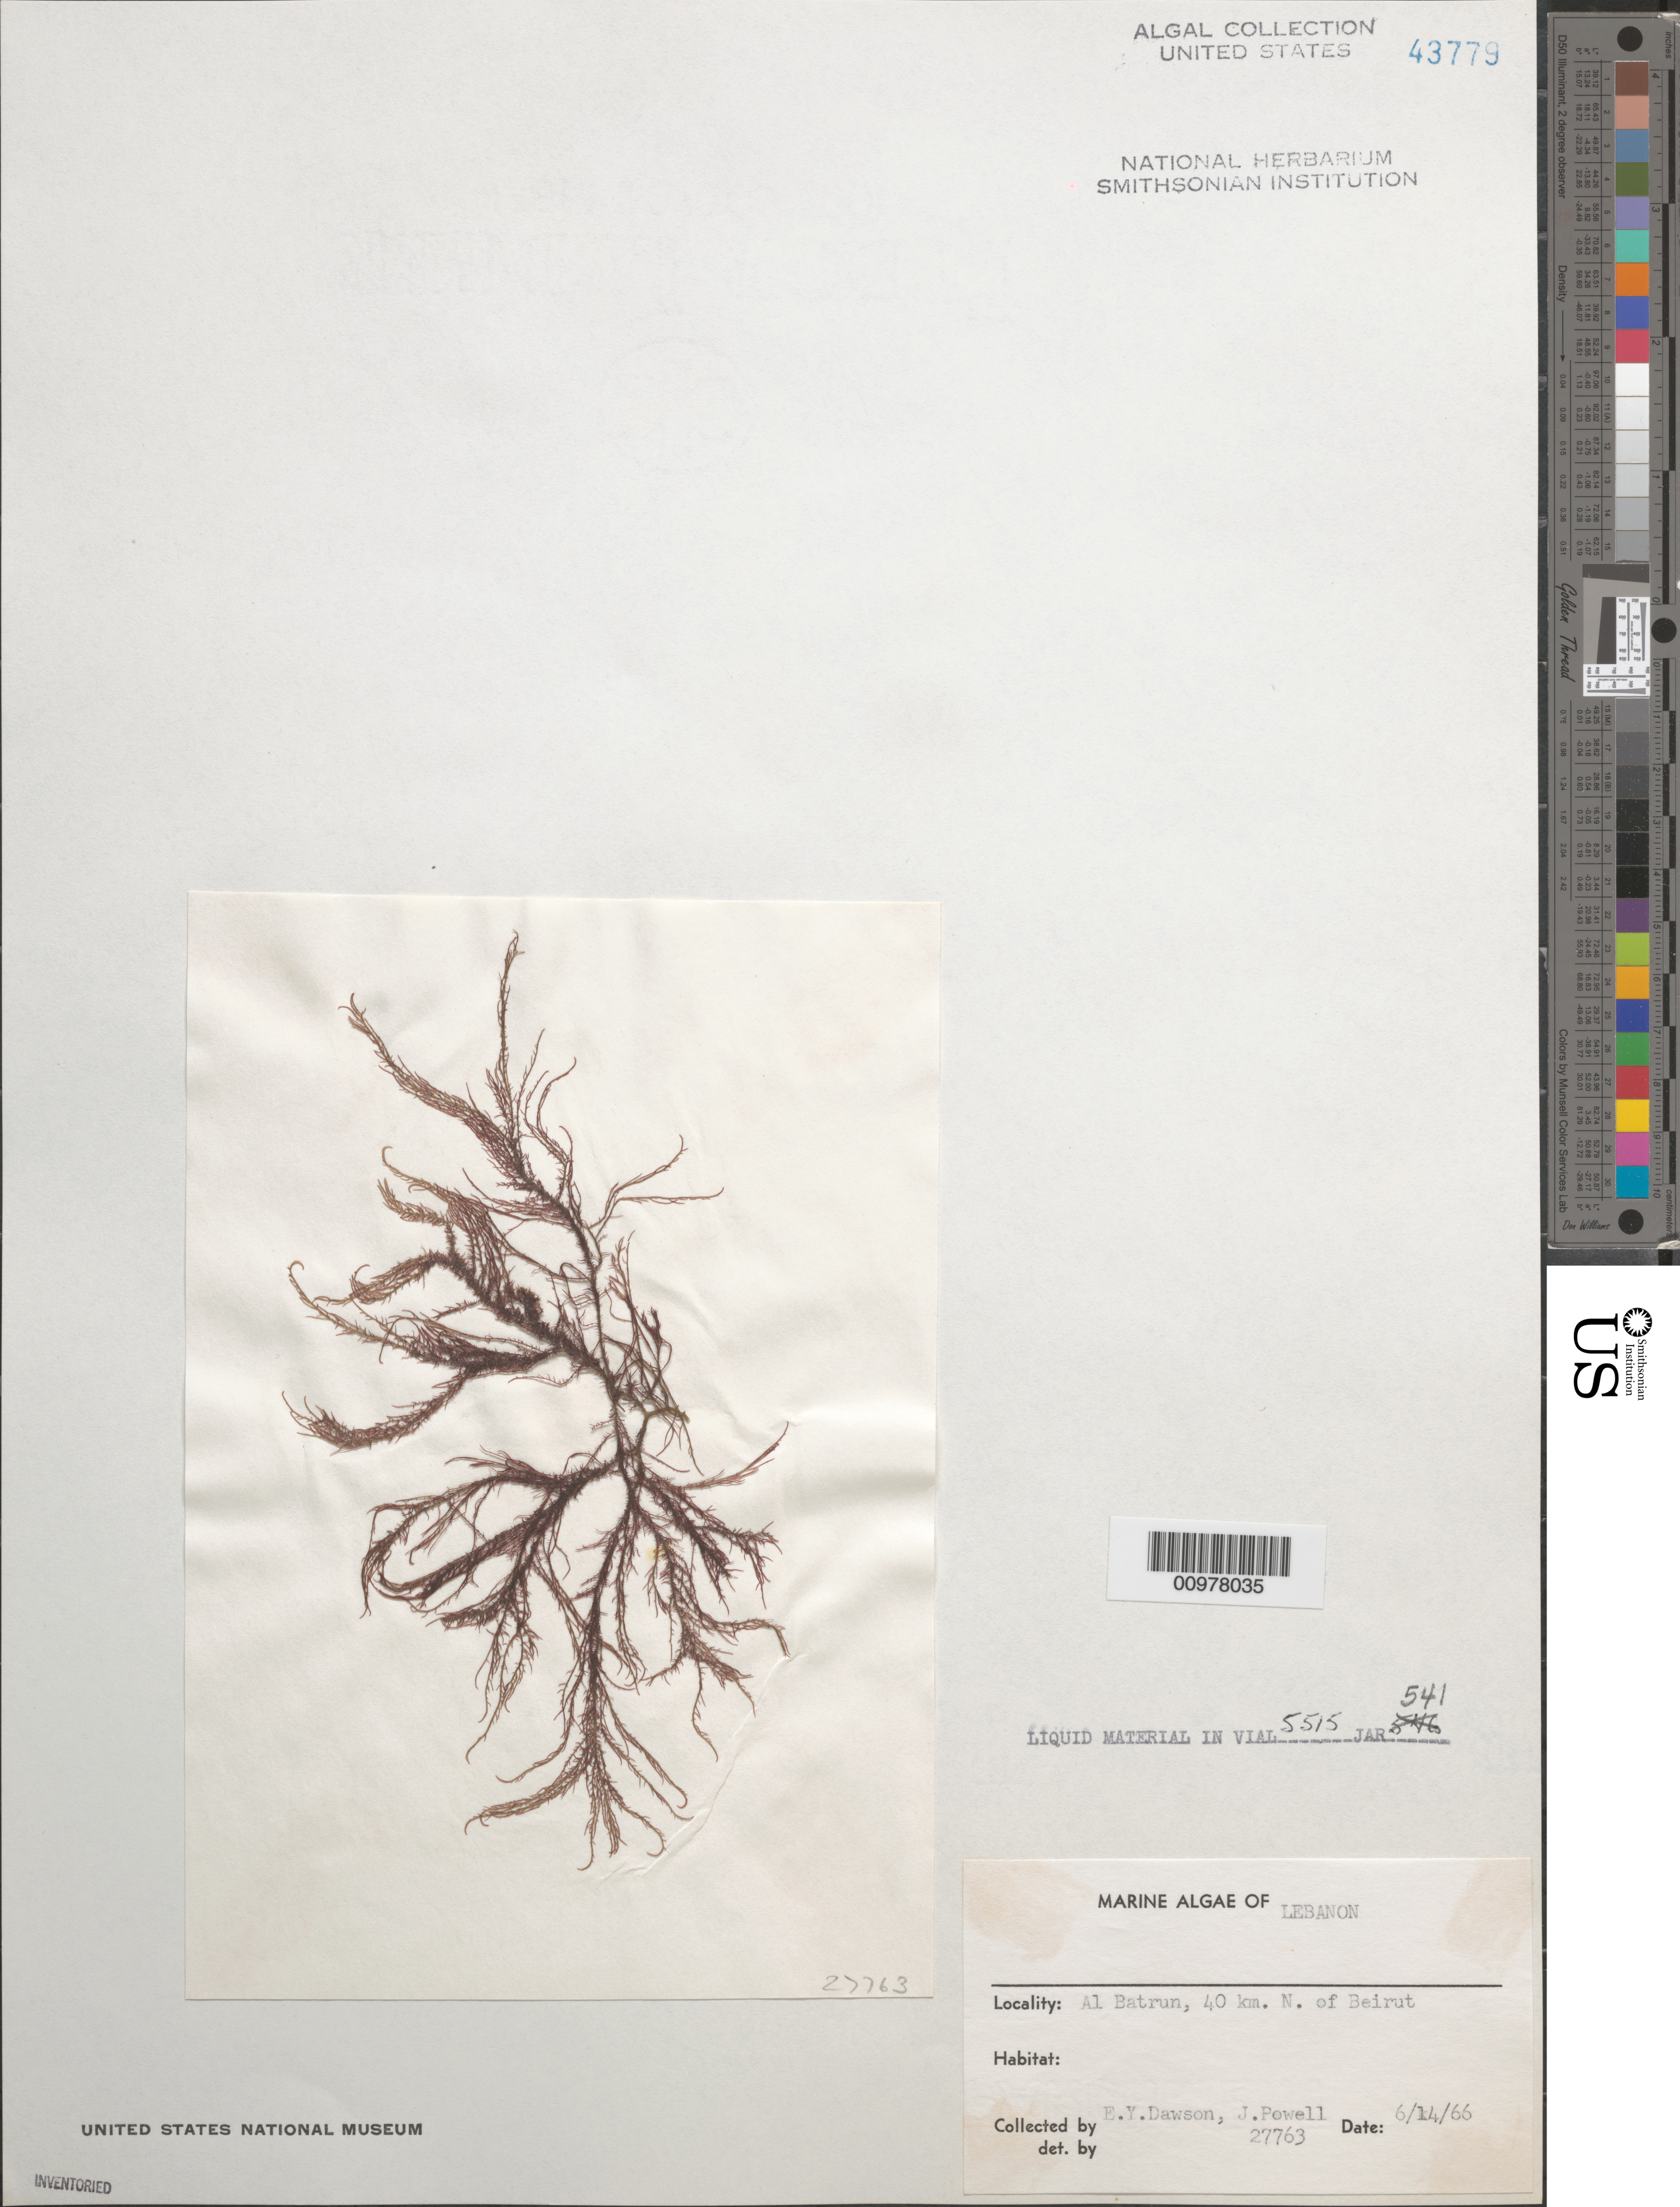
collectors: E. Y. Dawson & J. Powell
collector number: EYD 27763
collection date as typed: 14 Jun 1966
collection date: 1966-06-14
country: Lebanon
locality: Al Batrun, 40 km north of Beirut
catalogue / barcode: US 43779